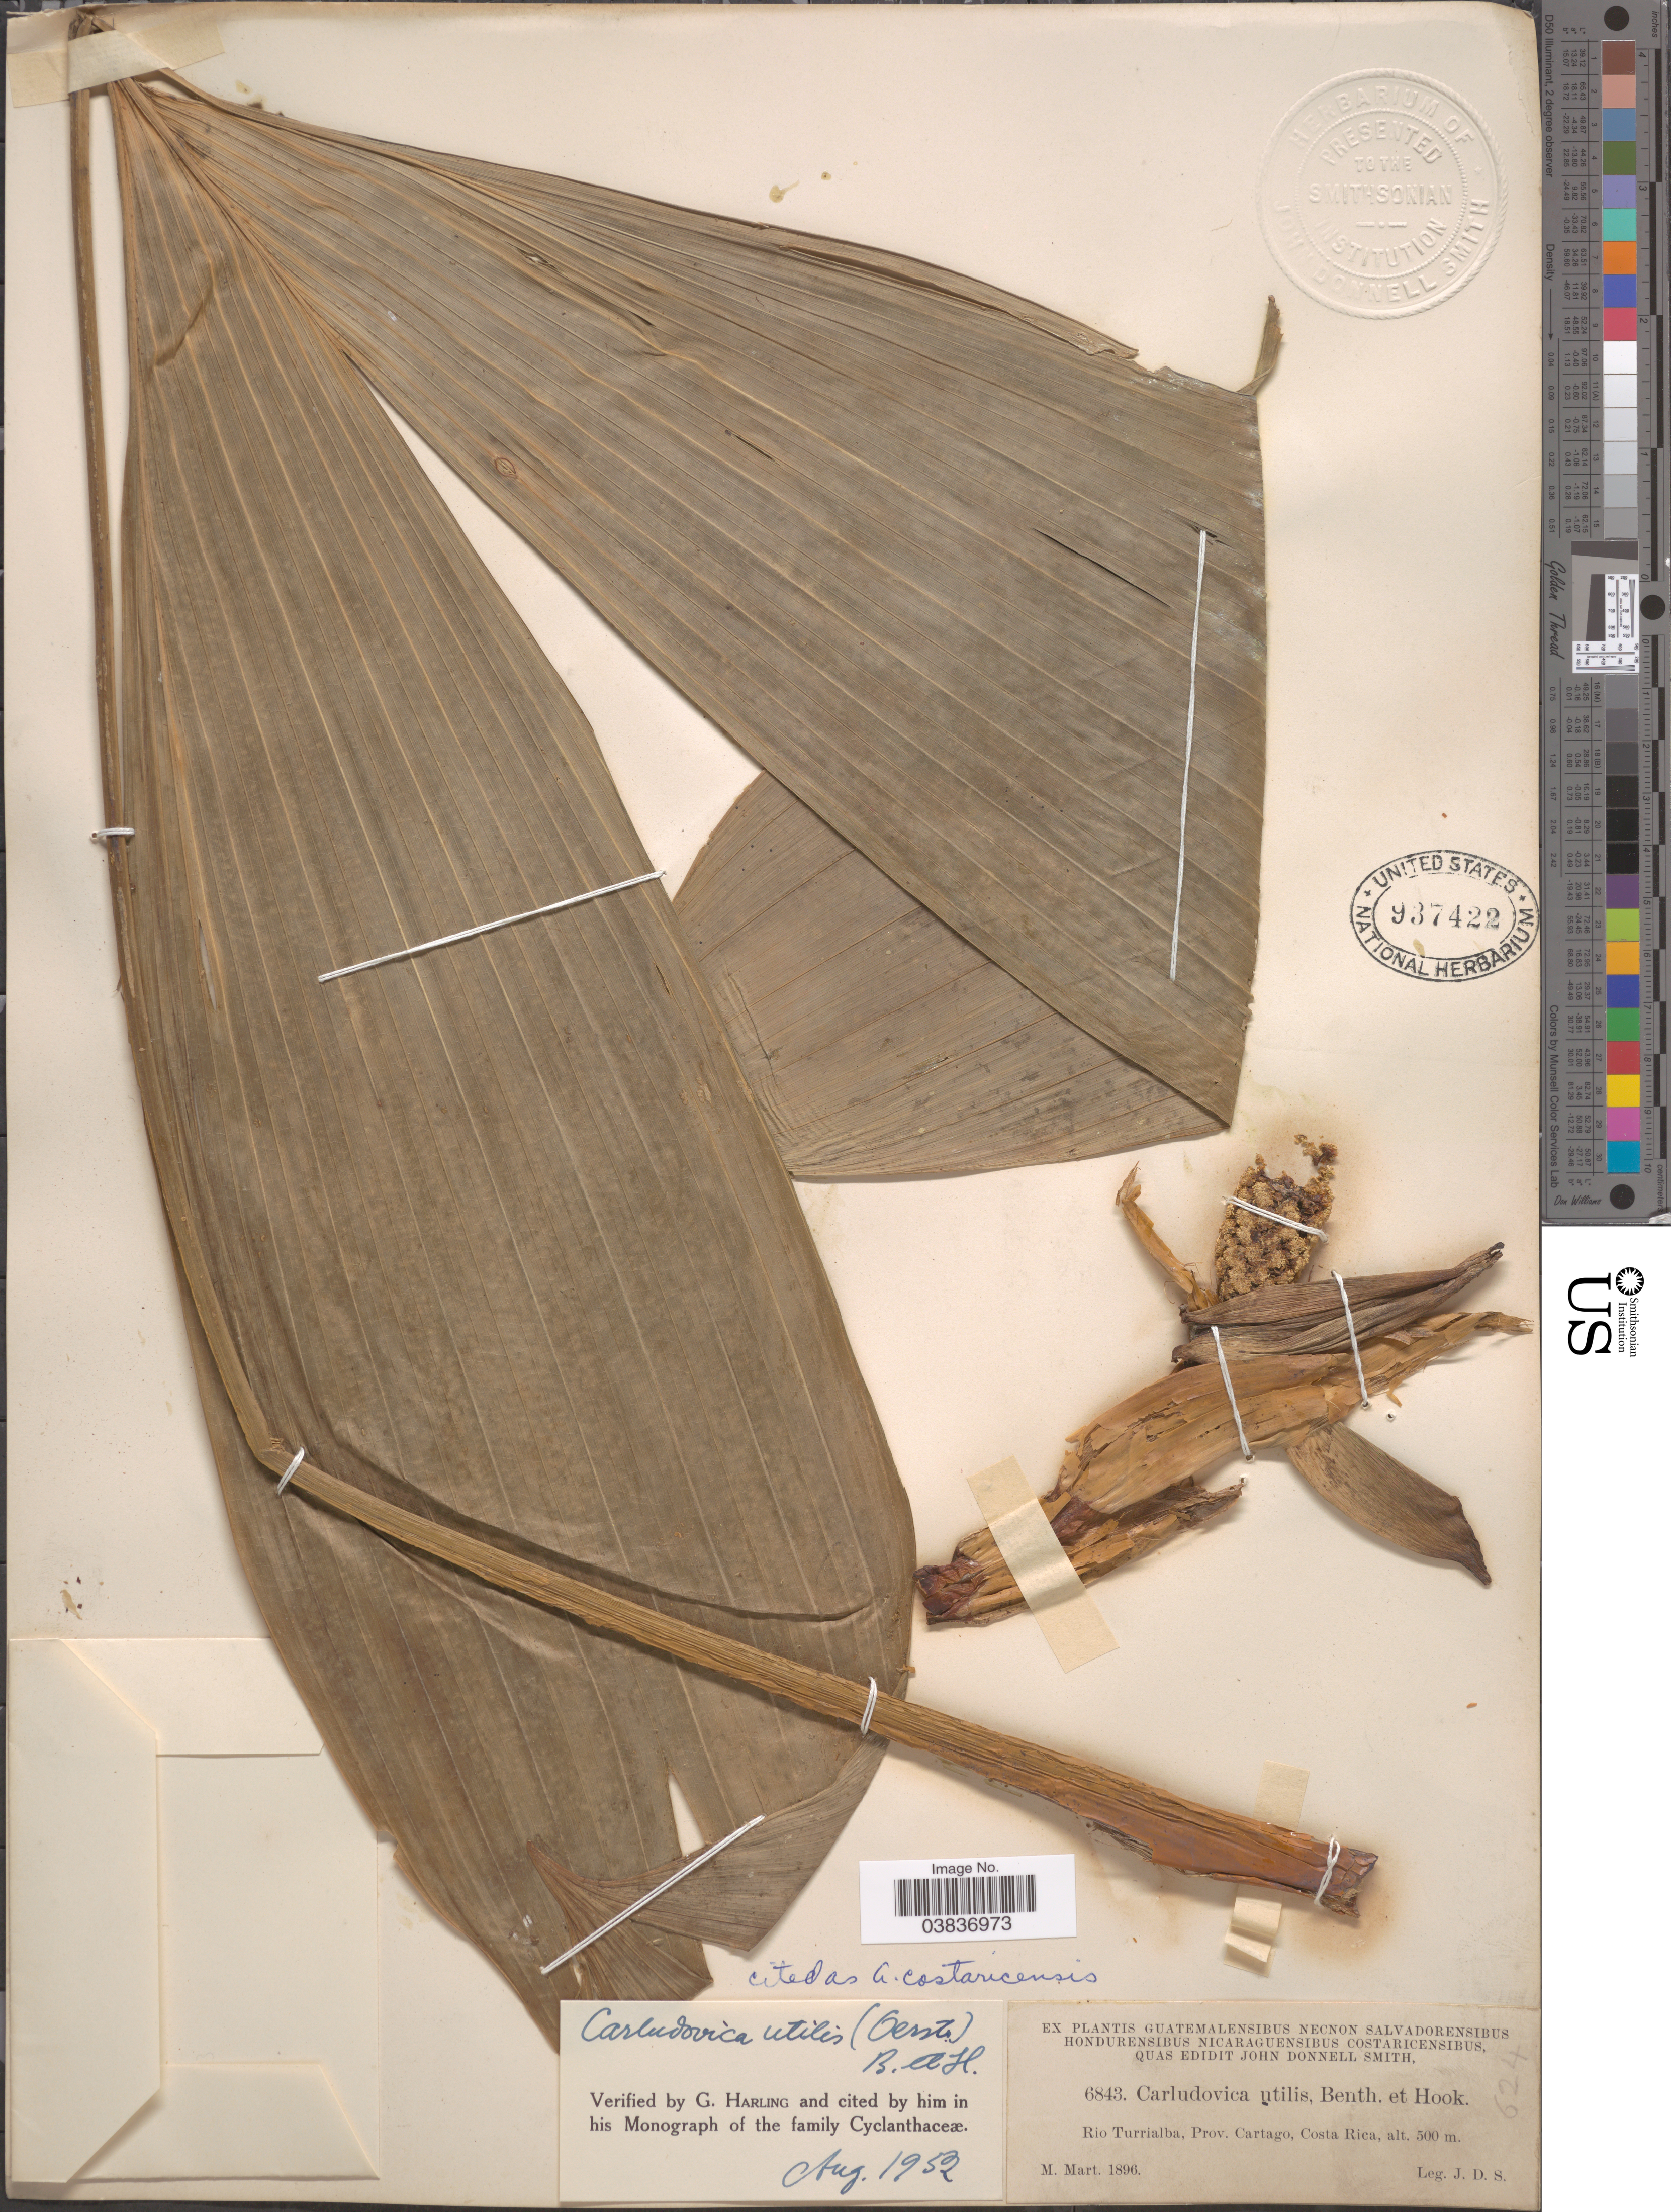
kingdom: Plantae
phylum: Tracheophyta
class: Liliopsida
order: Pandanales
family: Cyclanthaceae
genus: Asplundia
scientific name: Asplundia costaricensis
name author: Harling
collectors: J. Donnell Smith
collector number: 6843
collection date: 1896-03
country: Costa Rica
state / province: Cartago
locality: Rio Turrialba.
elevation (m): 500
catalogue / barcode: US 937422